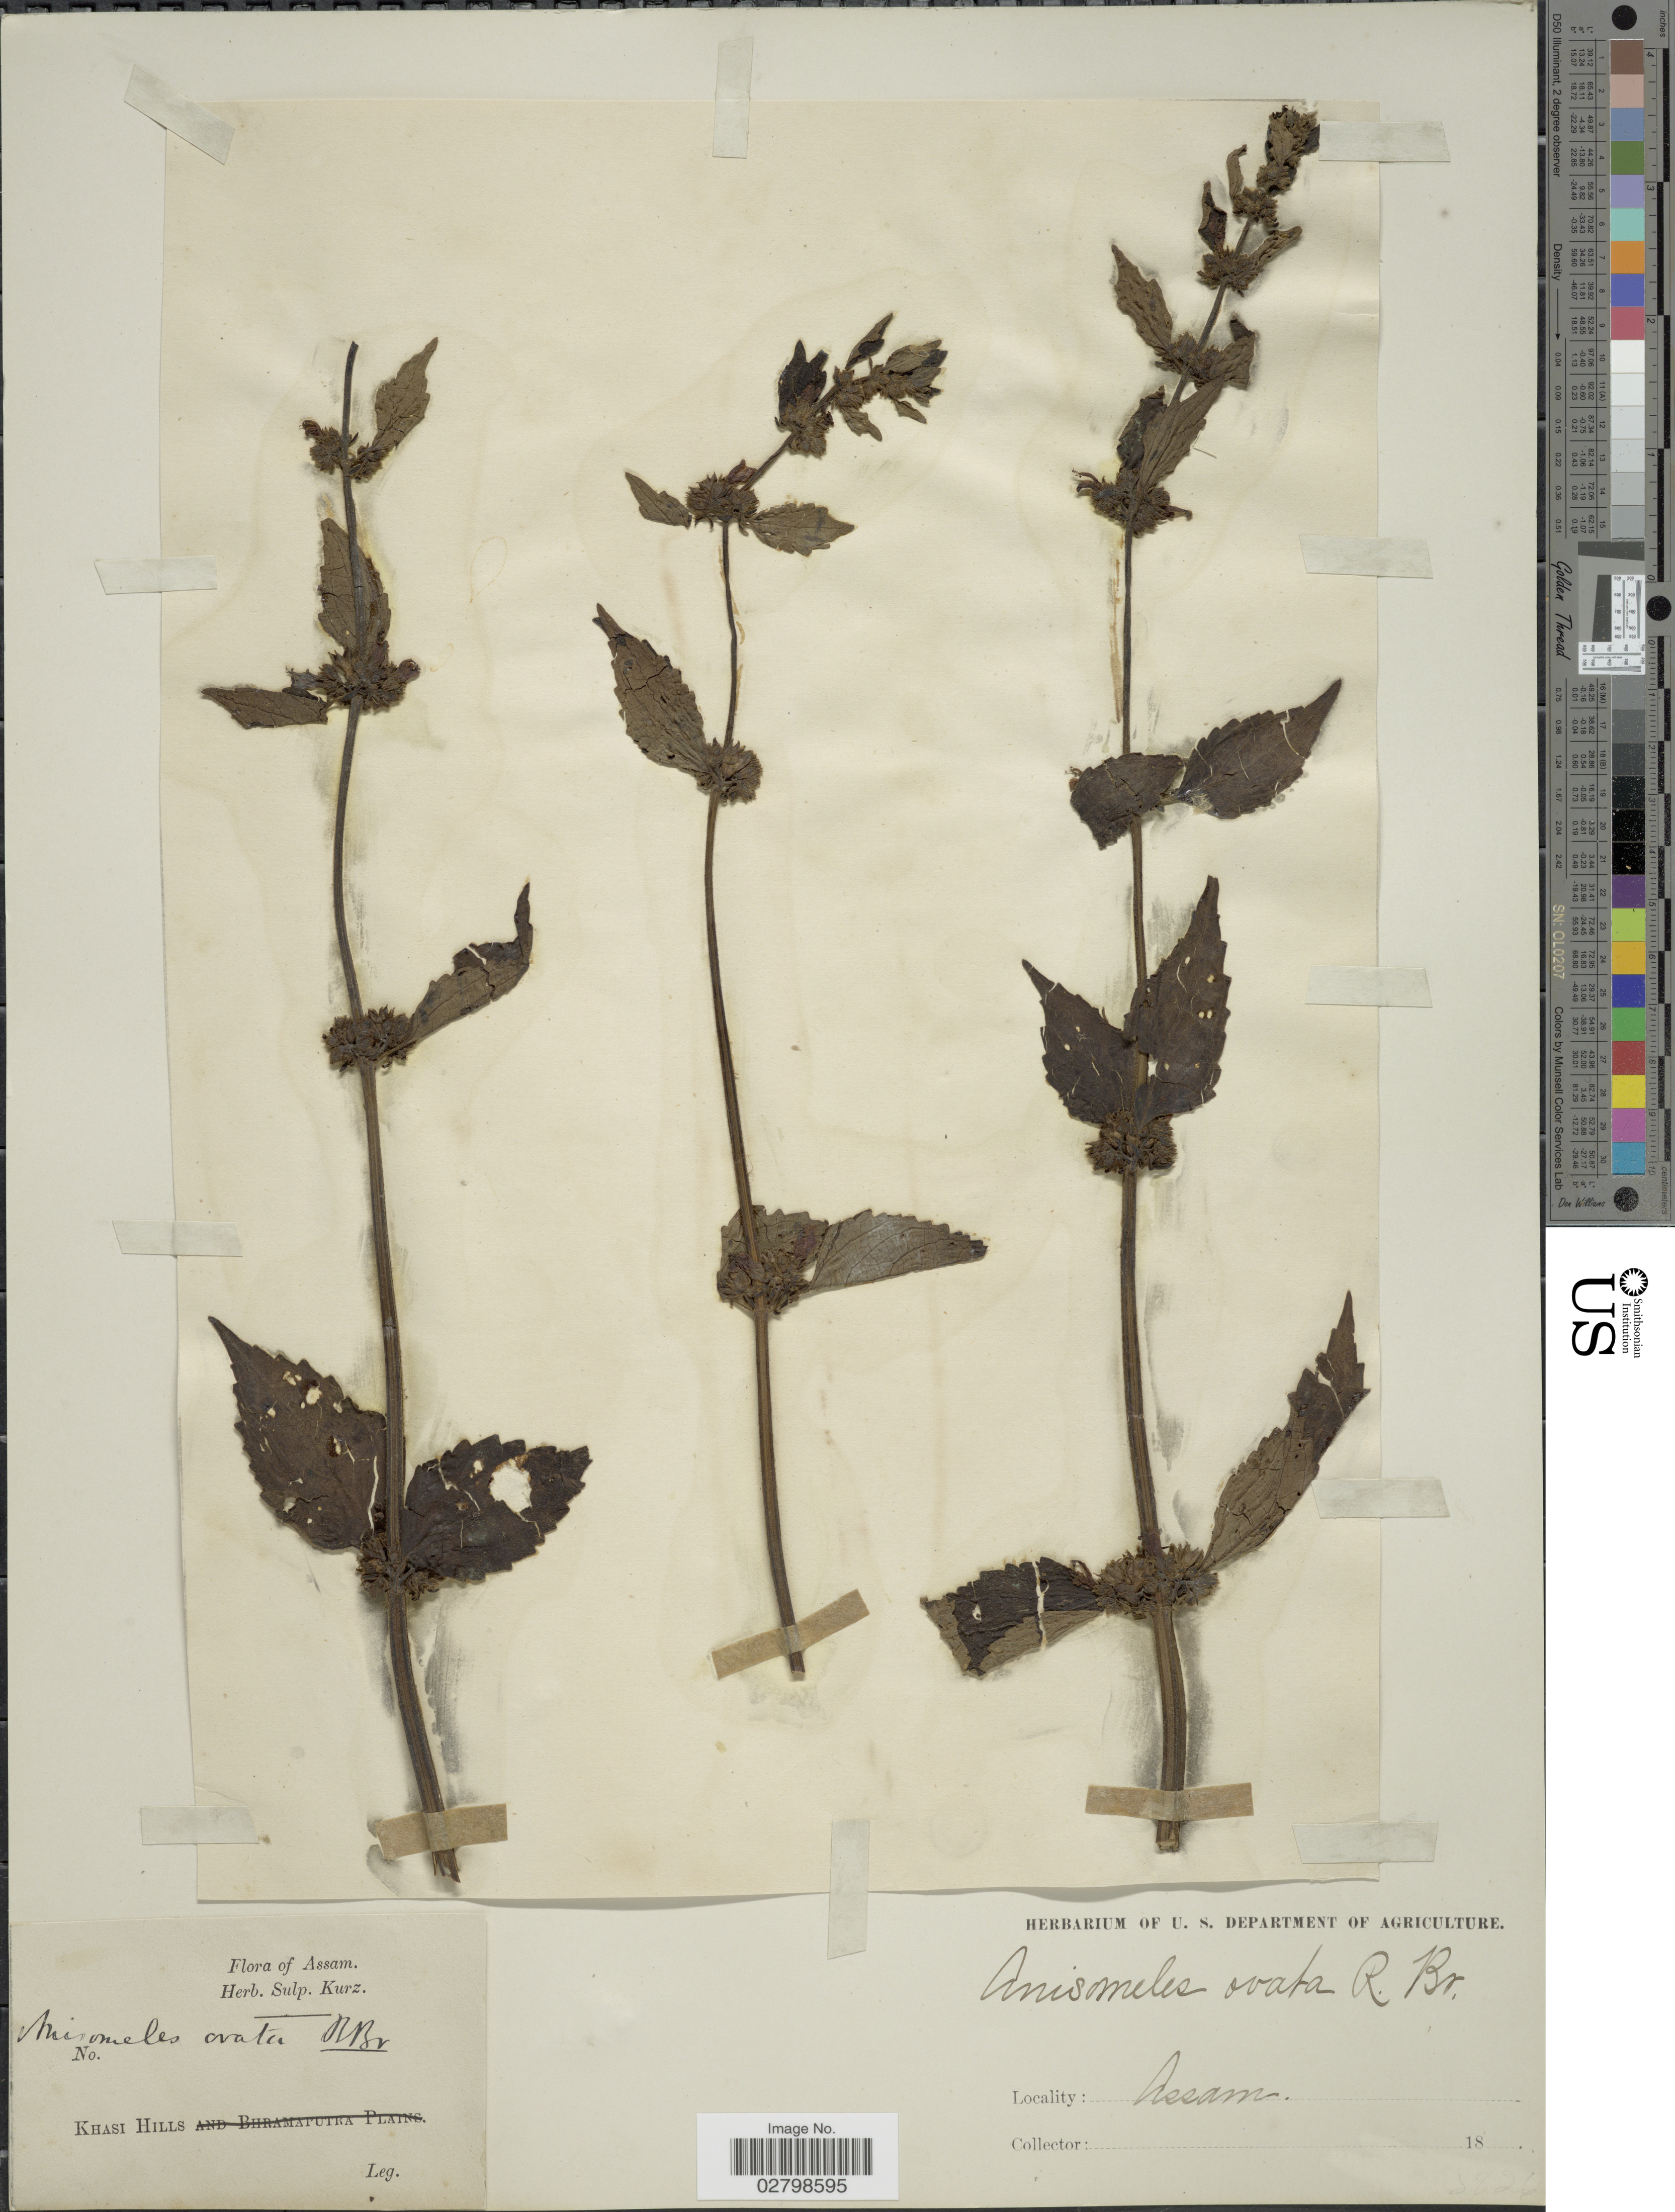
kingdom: Plantae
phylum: Tracheophyta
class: Magnoliopsida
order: Lamiales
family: Lamiaceae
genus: Anisomeles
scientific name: Anisomeles indica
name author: (L.) Kuntze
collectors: ex herb. Sulp. Kurz.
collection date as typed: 18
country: India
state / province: Meghalaya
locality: Khasi Hills.